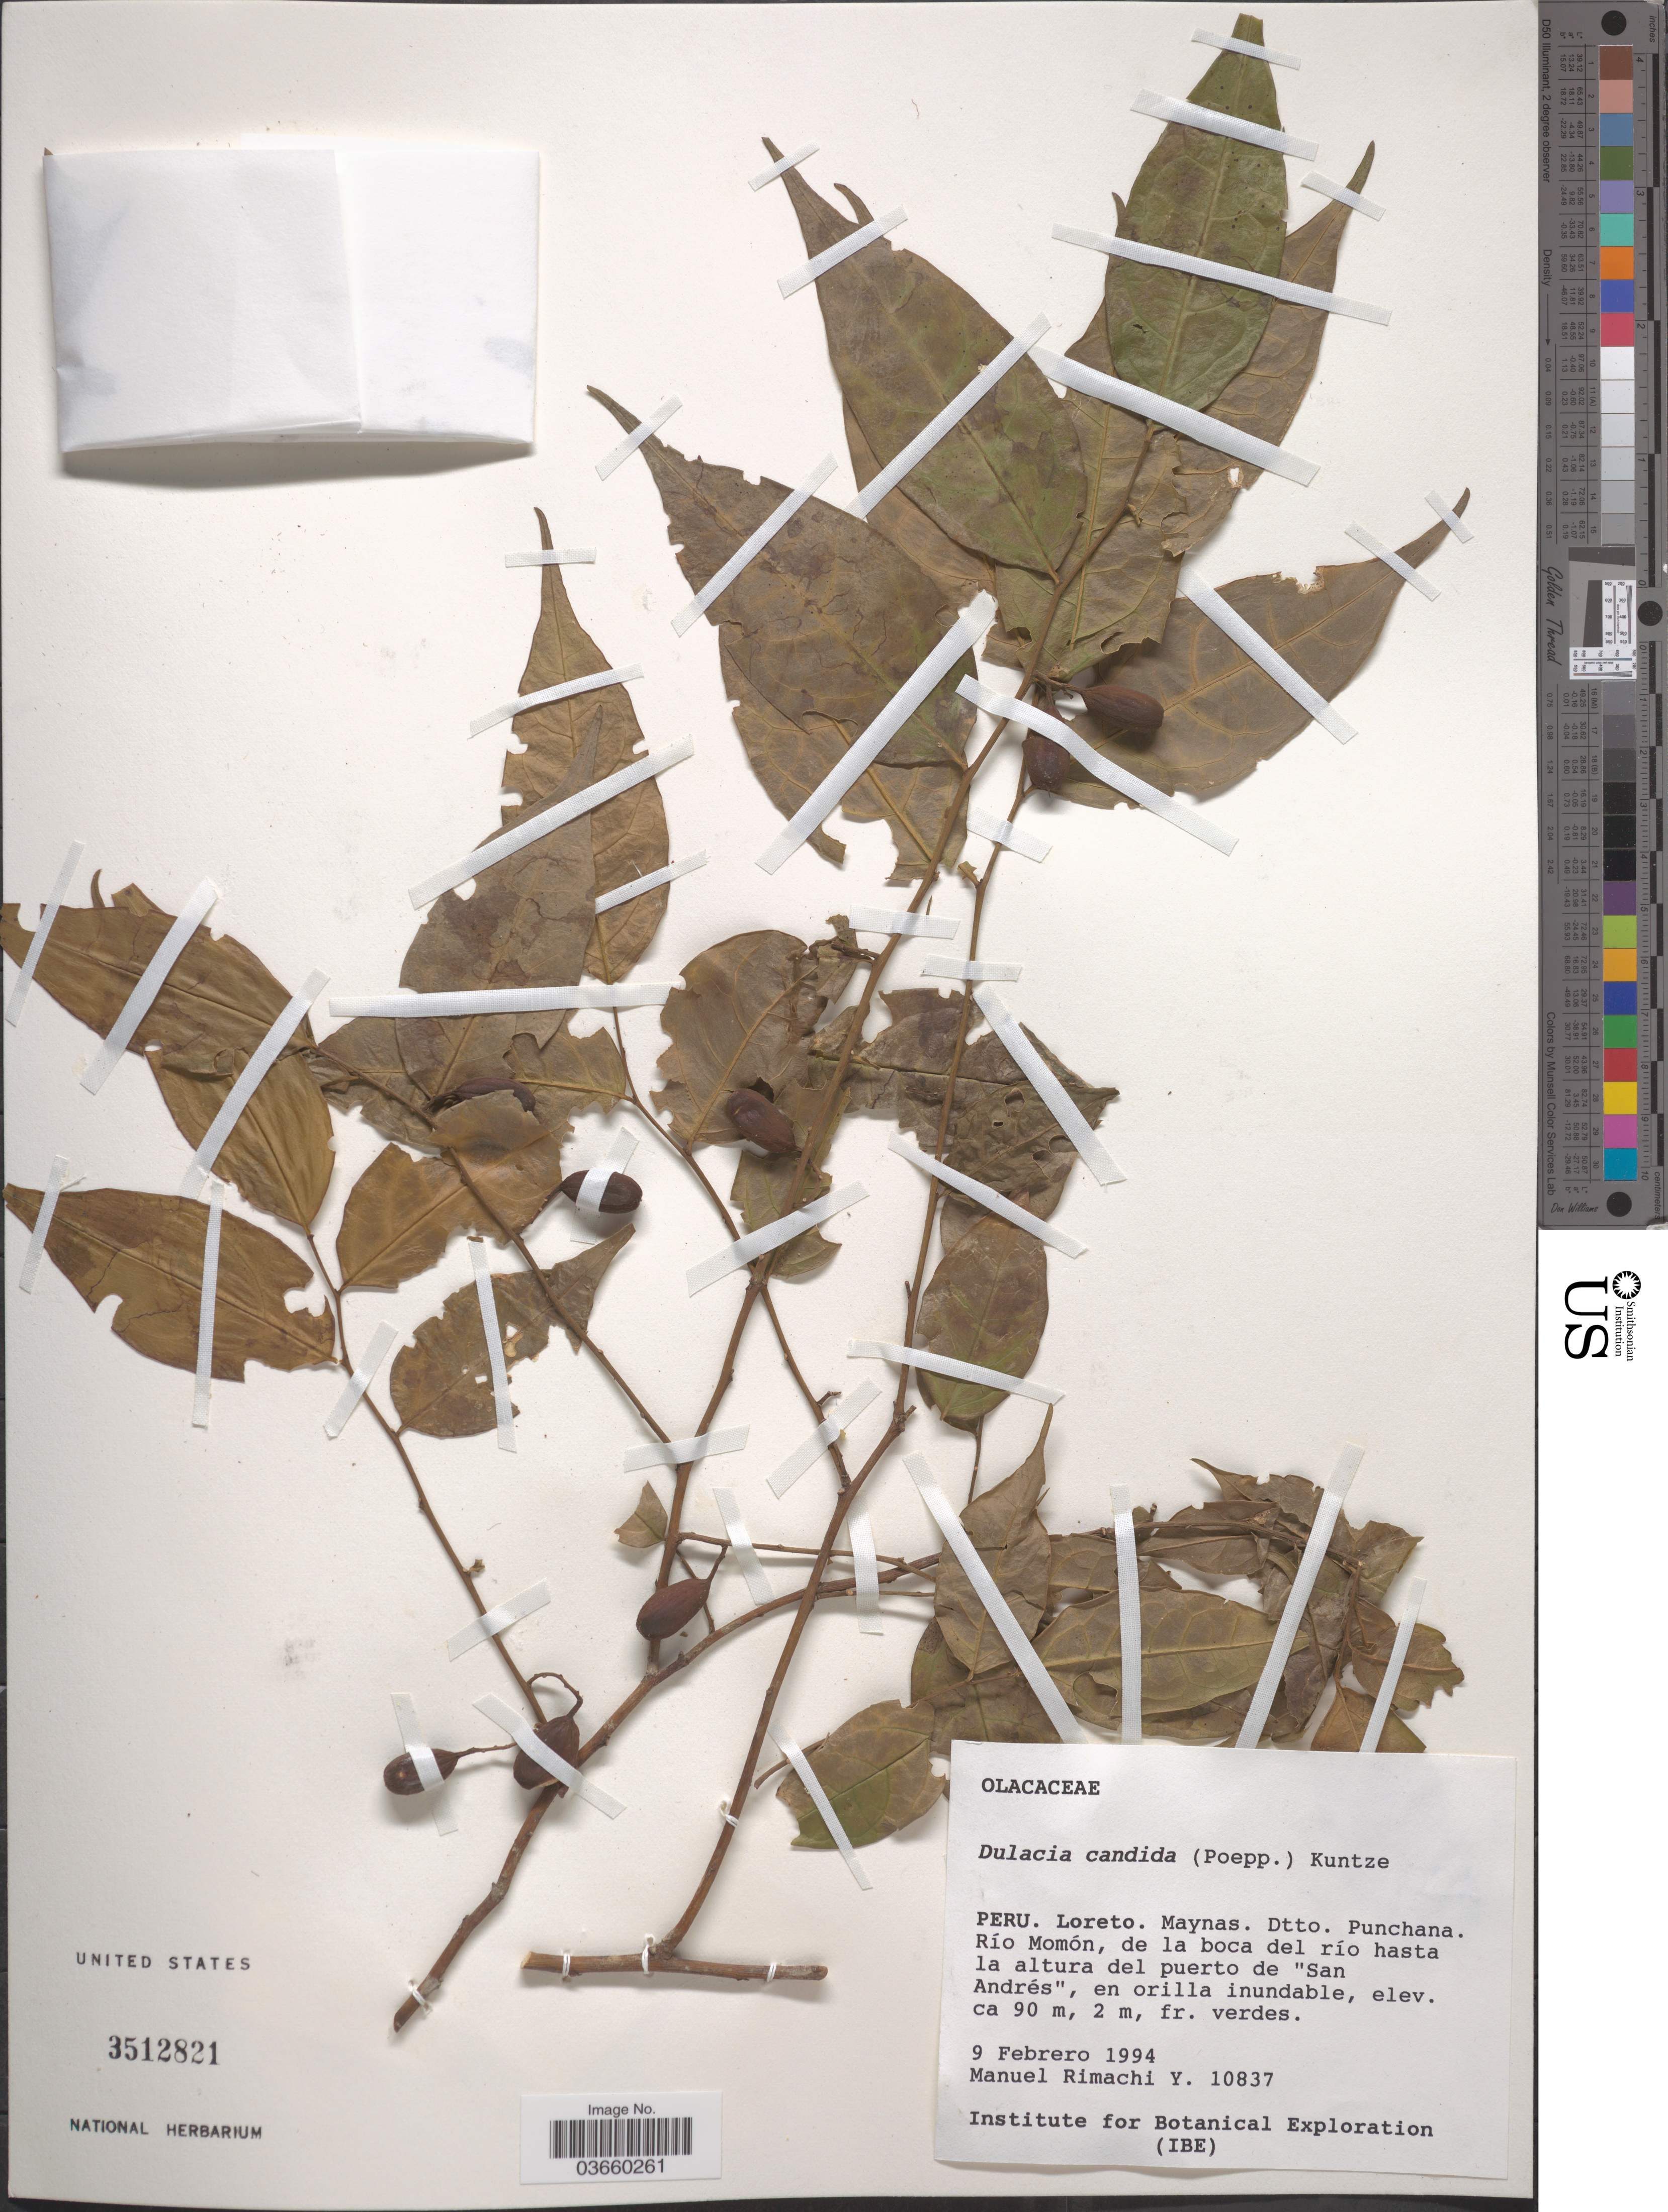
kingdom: Plantae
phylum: Tracheophyta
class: Magnoliopsida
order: Santalales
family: Olacaceae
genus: Dulacia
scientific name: Dulacia candida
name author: (Poepp.) Kuntze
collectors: M. Rimachi Y.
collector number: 10837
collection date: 1994-02-09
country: Peru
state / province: Loreto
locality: Maynas. Dtto. Punchana. Río Momón, de la boca del río hasta la altura del puerto de "San Andrés".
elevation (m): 90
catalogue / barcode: US 3512821